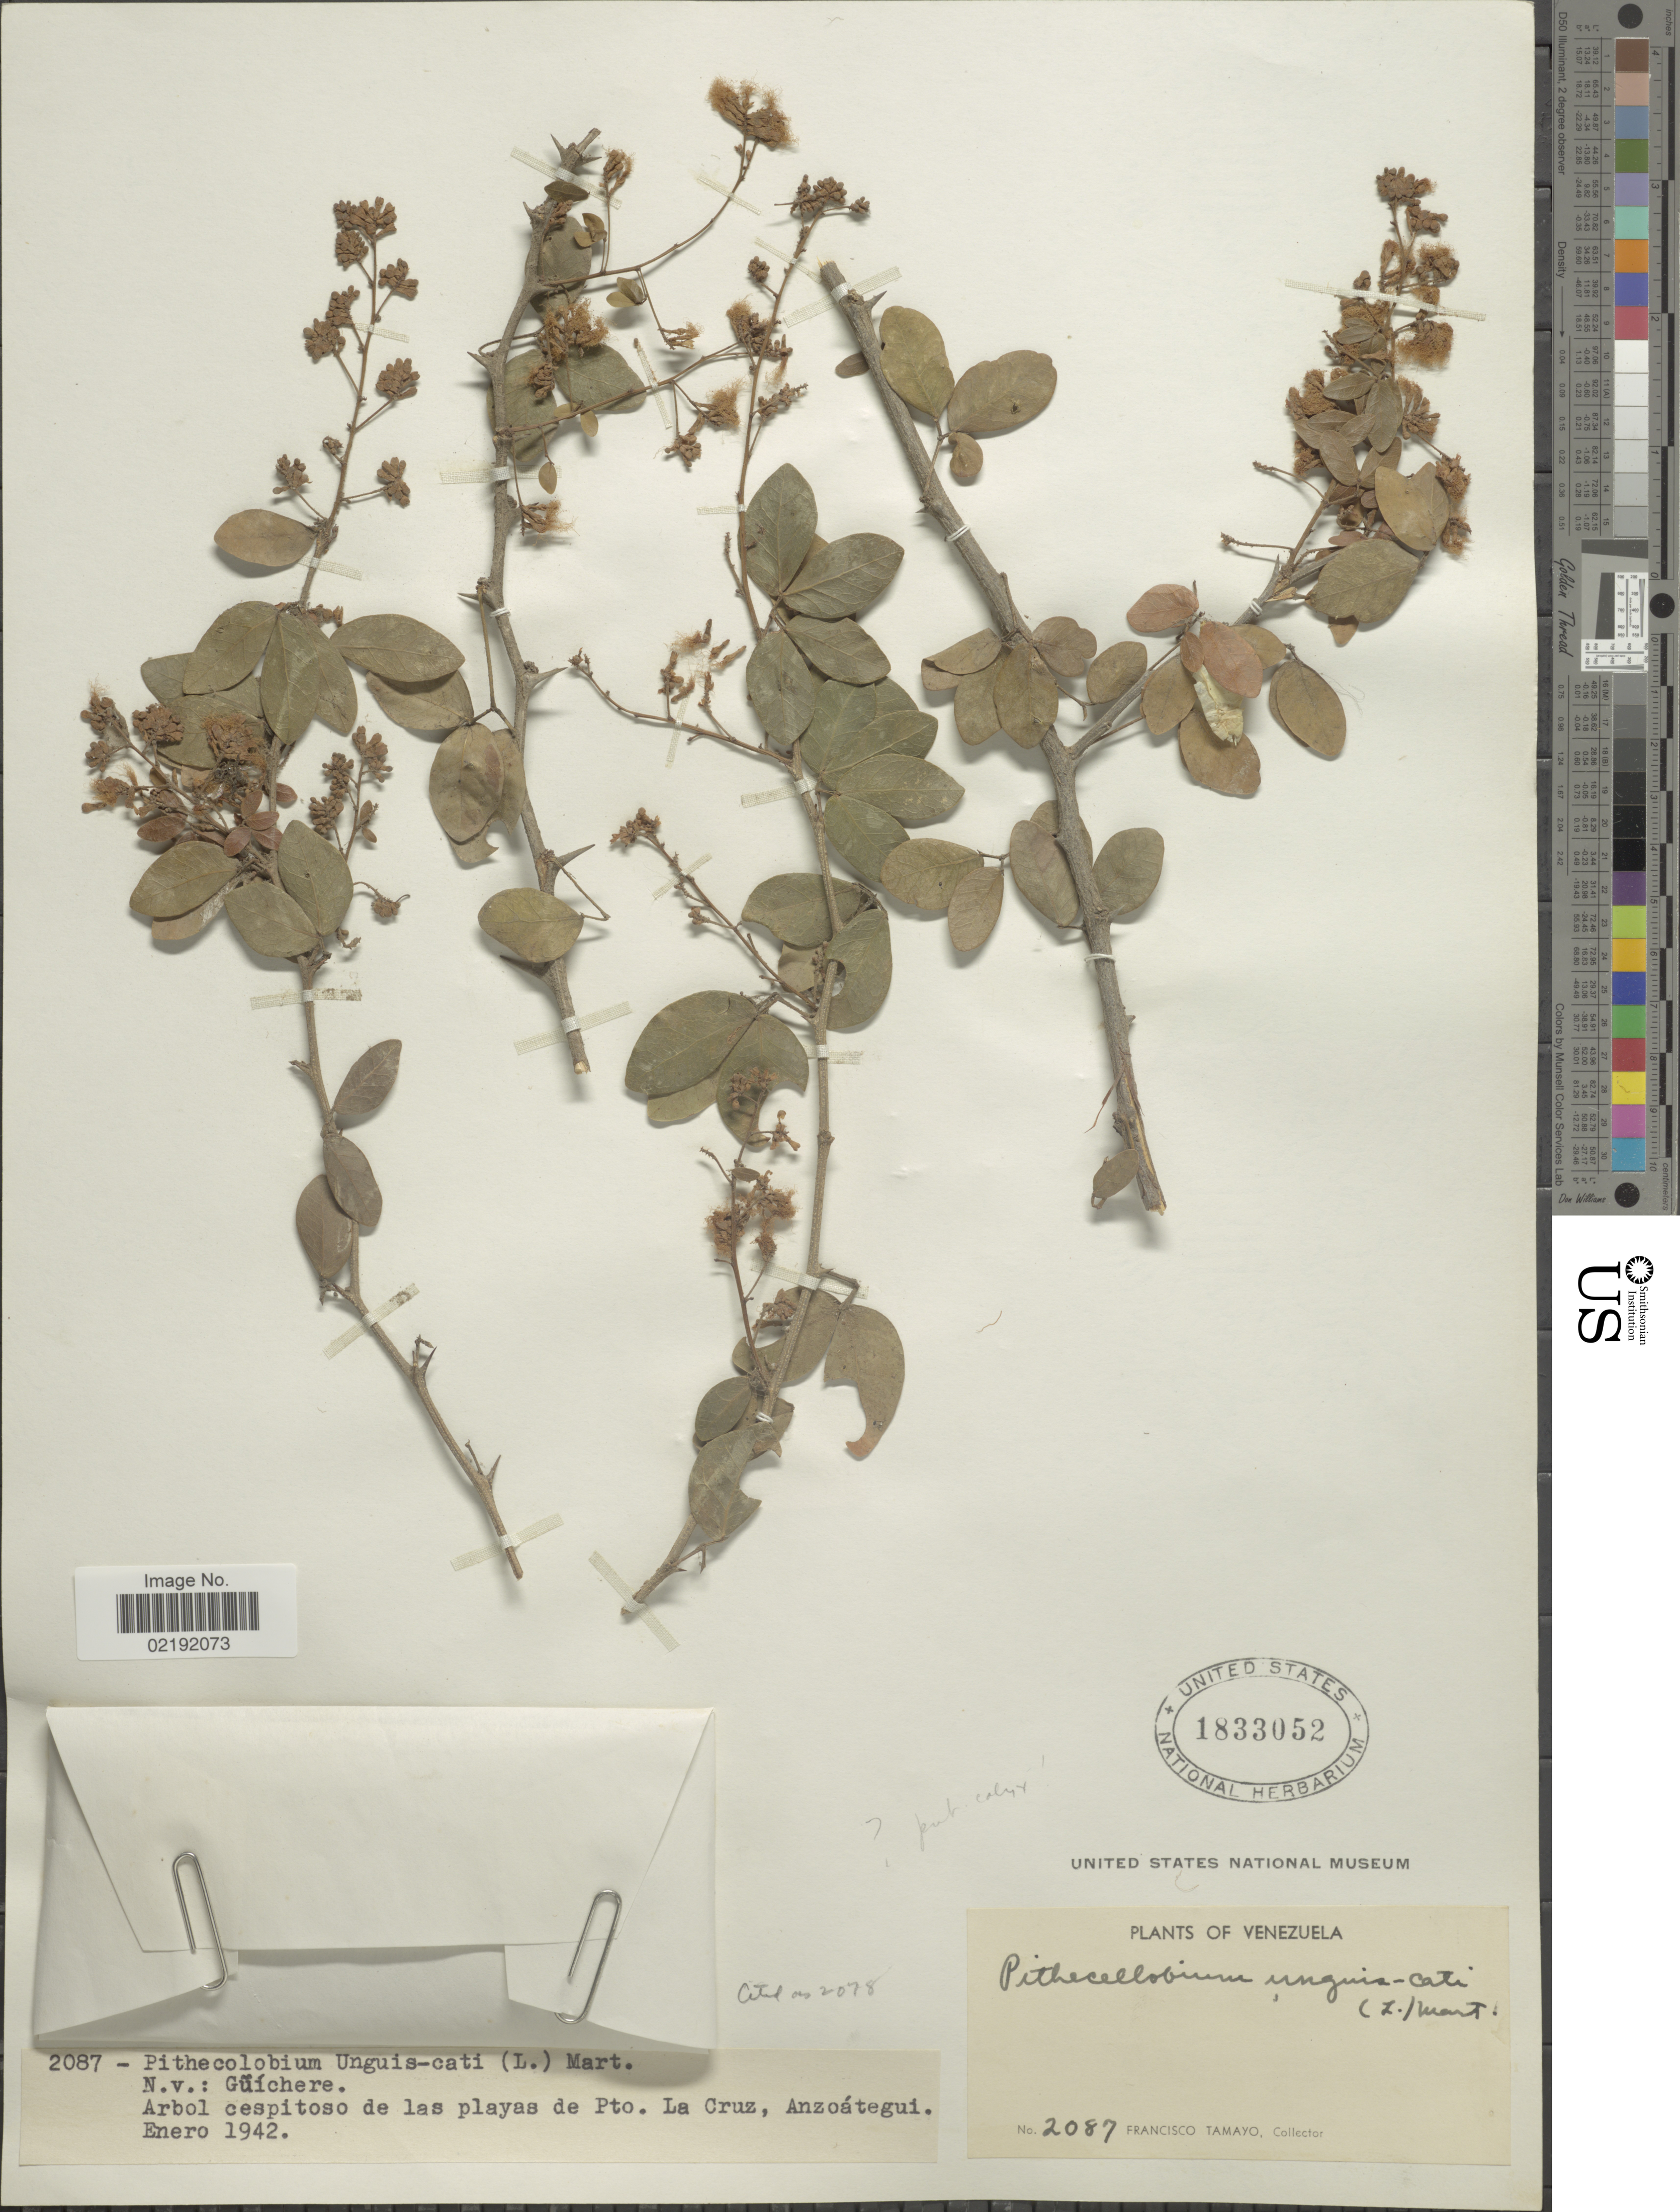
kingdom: Plantae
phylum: Tracheophyta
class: Magnoliopsida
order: Fabales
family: Fabaceae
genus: Pithecellobium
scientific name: Pithecellobium unguis-cati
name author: (L.) Benth.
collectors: F. Tamayo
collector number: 2087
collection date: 1942-01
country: Venezuela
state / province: Anzoategui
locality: Arbol cespitoso de las playas de Pto. La Cruz, Anzoátegui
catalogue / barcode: US 1833052